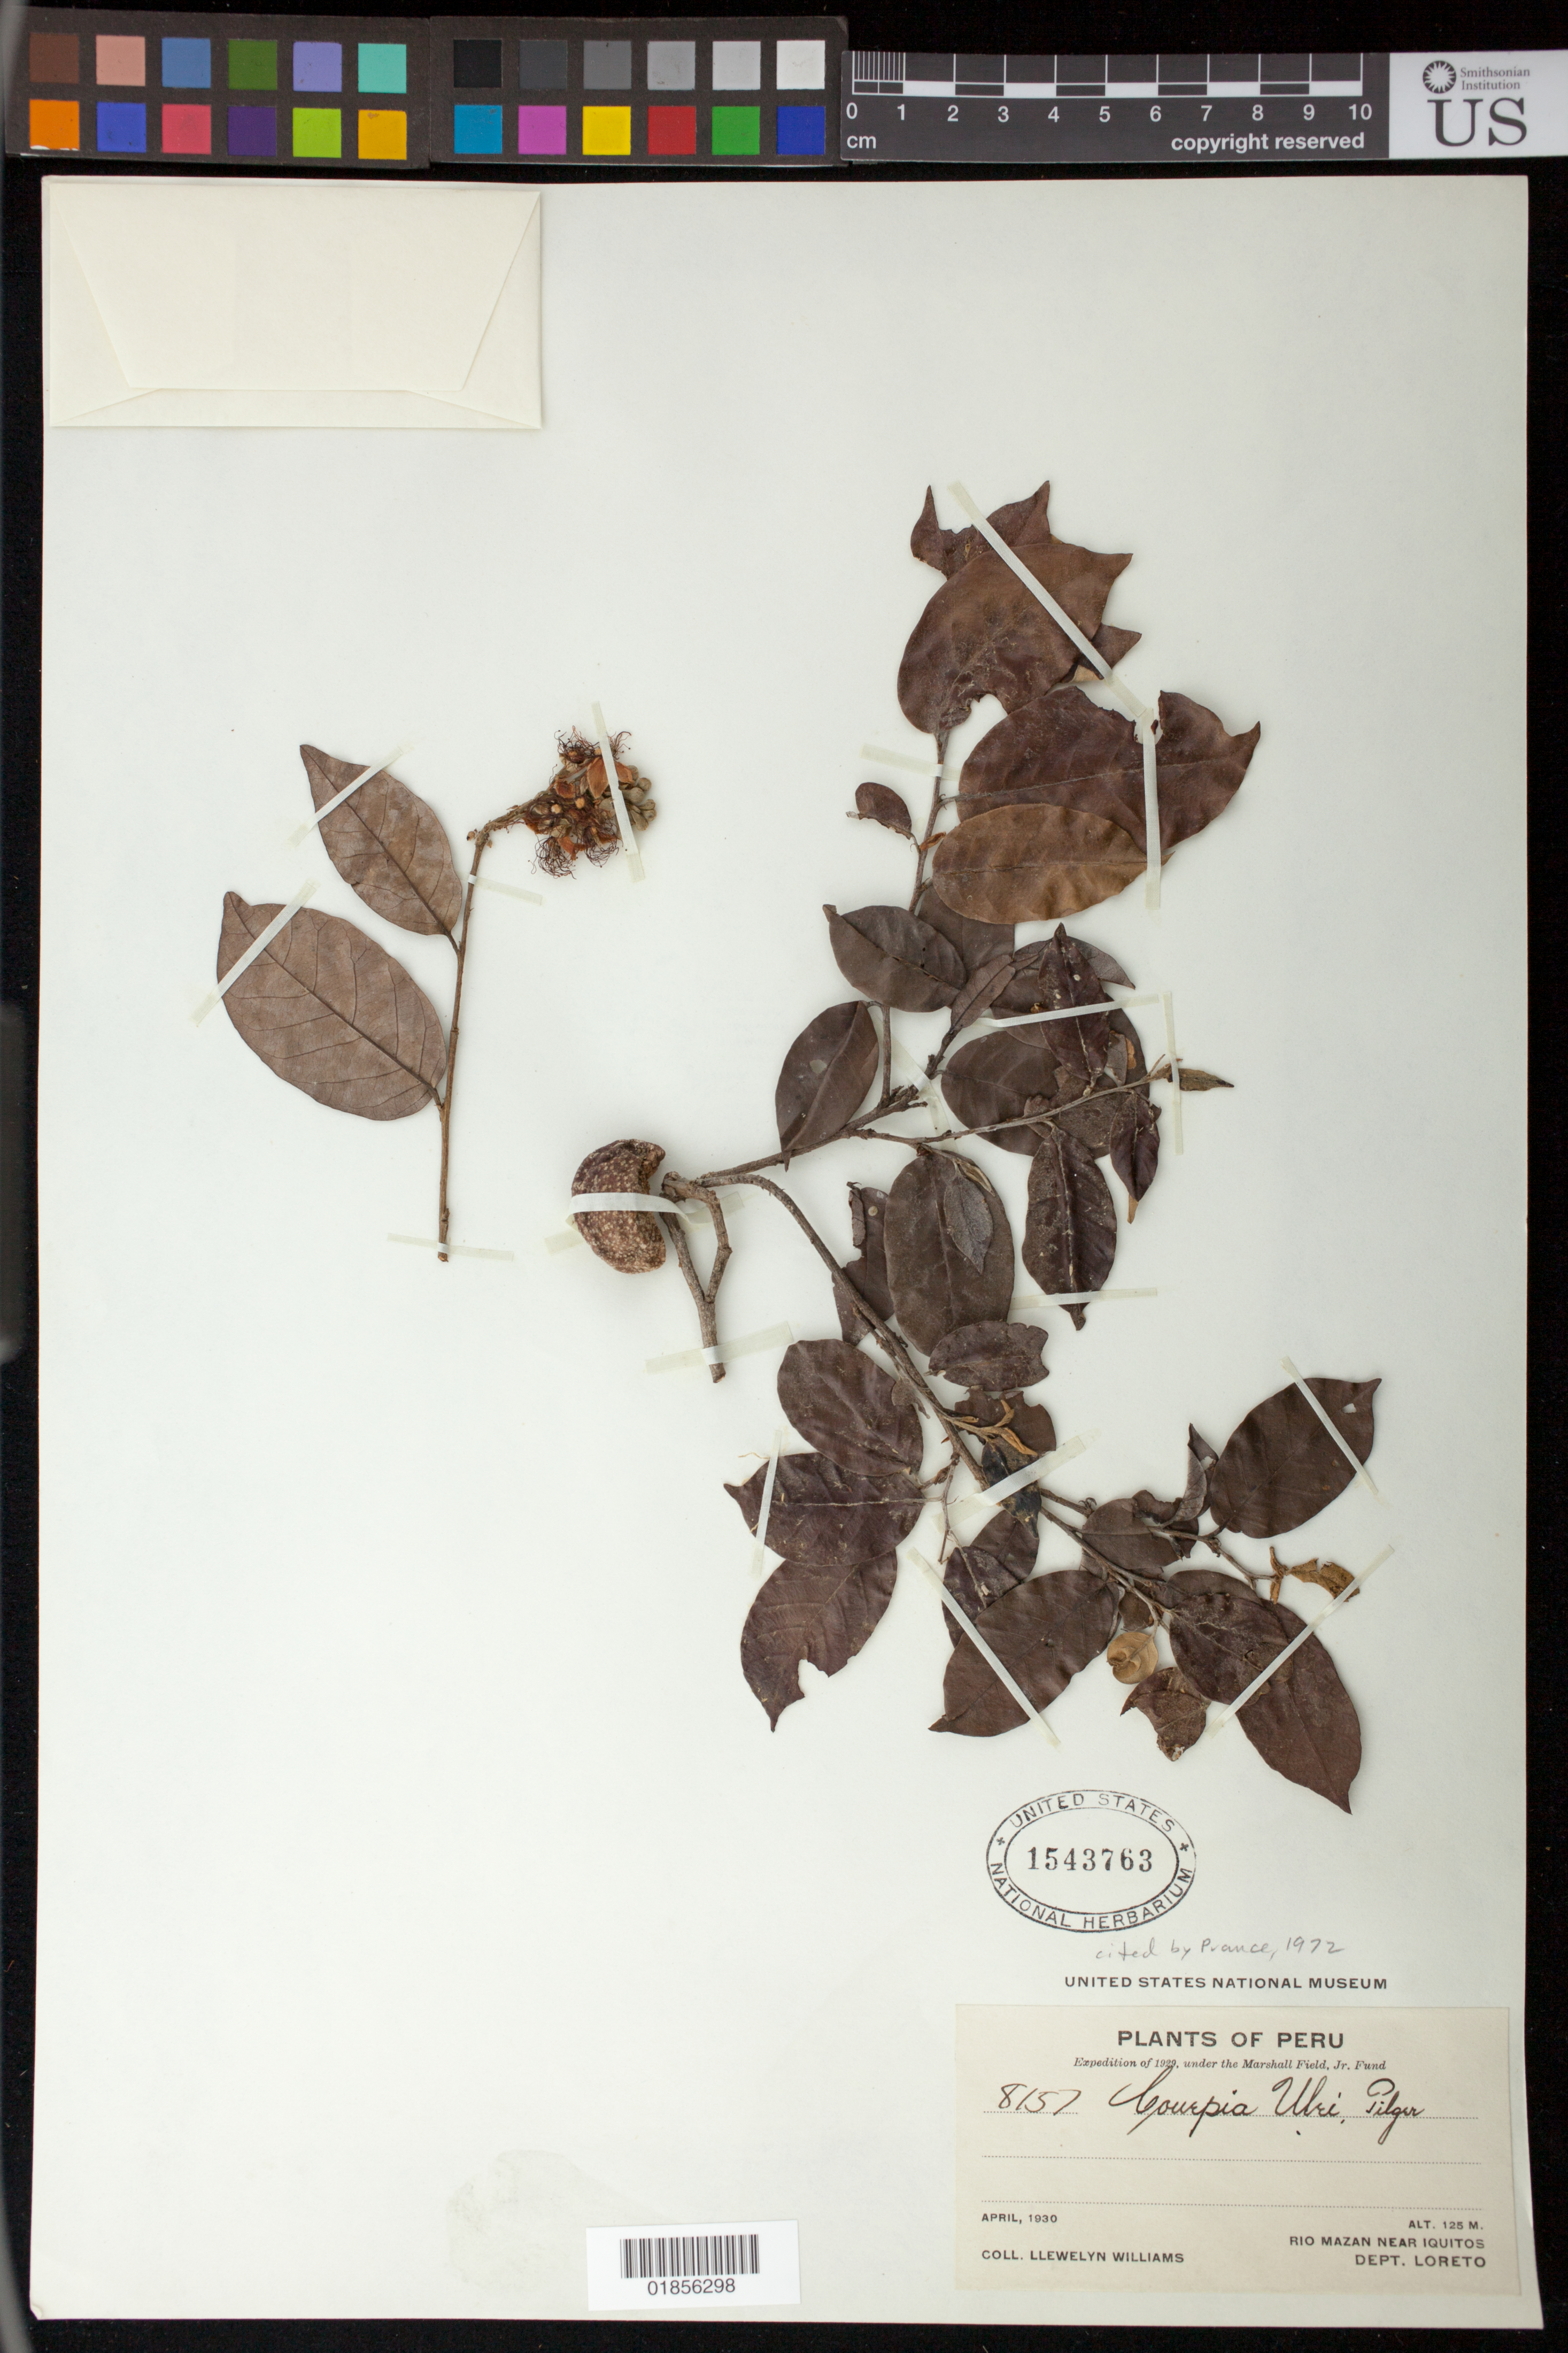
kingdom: Plantae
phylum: Tracheophyta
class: Magnoliopsida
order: Malpighiales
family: Chrysobalanaceae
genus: Couepia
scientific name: Couepia ulei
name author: Pilg.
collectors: Ll. Williams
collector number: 8157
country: Peru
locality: Rio Mazan near Iquitos. Dept. Loreto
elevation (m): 125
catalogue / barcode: US 1543763